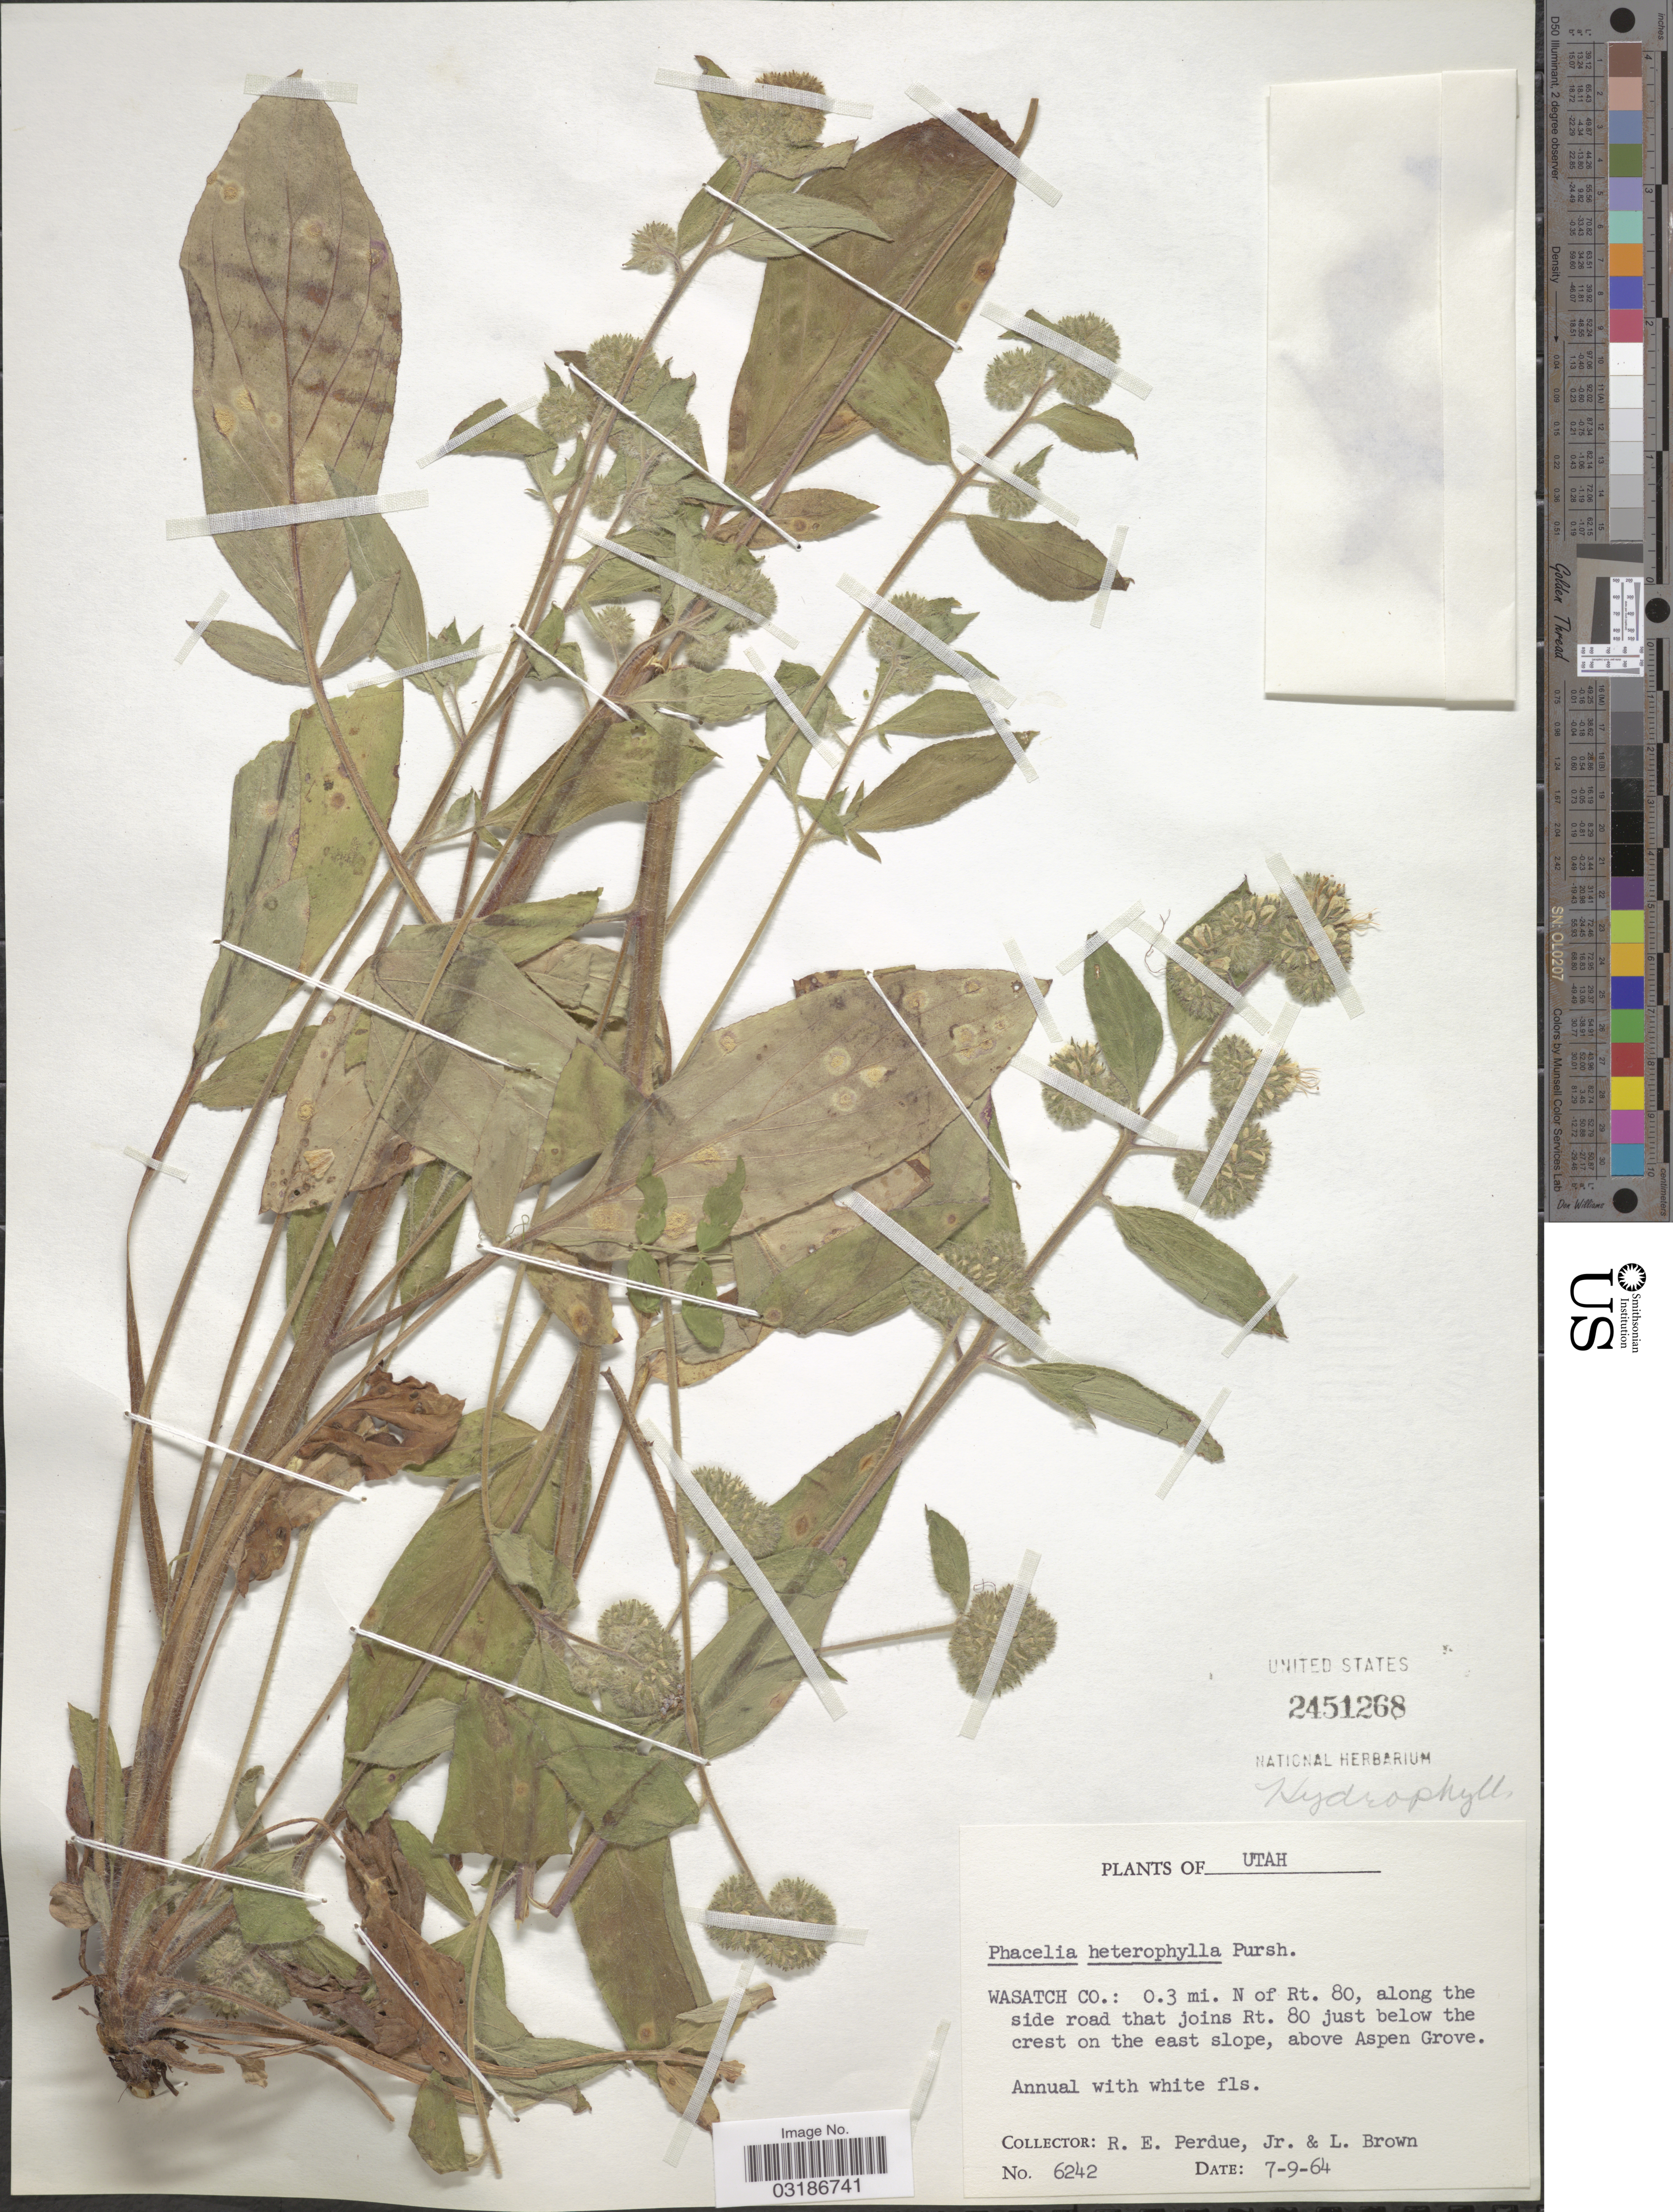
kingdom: Plantae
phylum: Tracheophyta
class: Magnoliopsida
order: Boraginales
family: Hydrophyllaceae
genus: Phacelia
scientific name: Phacelia heterophylla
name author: Pursh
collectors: R. E. Perdue & L. Brown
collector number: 6242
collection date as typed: Transcribed d/m/y: 9/7/64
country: United States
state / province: Utah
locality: Wasatch Co.: 0.3 mi. N of Rt. 80, along the side road that joins Rt. 80 just below the crest on the east slope, above Aspen Grove.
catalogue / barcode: US 2451268